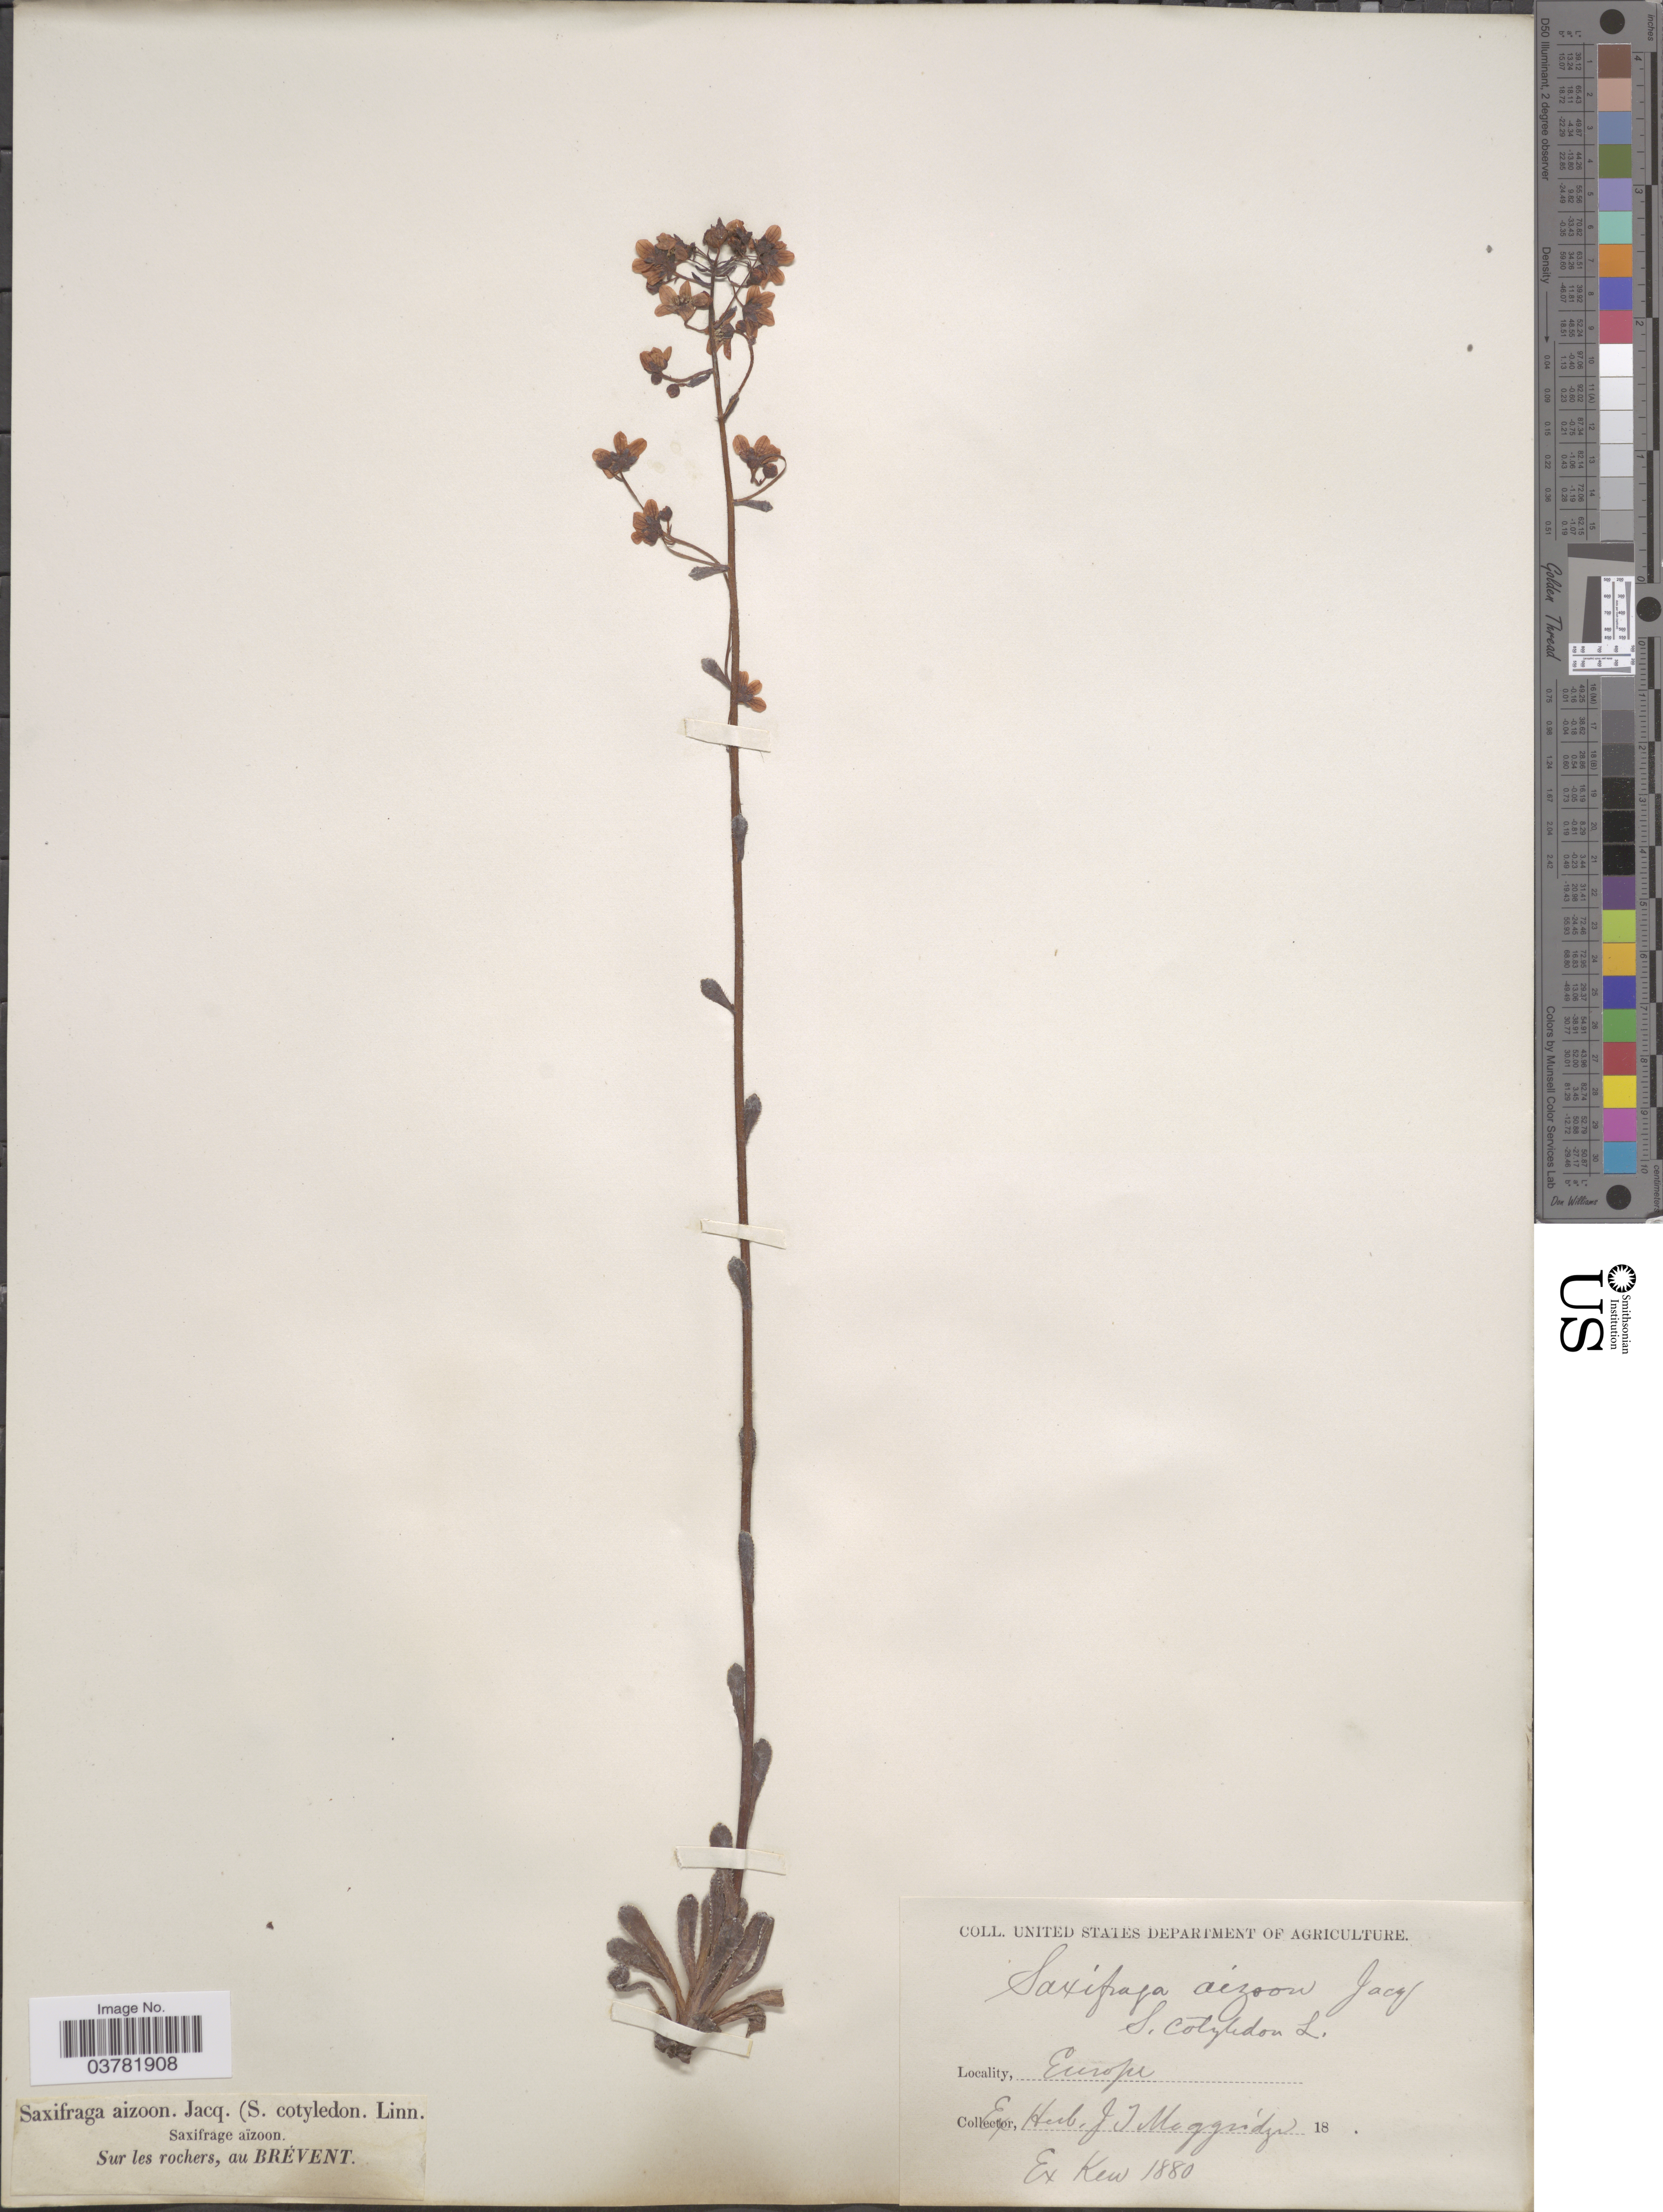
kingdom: Plantae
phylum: Tracheophyta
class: Magnoliopsida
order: Saxifragales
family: Saxifragaceae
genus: Saxifraga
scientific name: Saxifraga aizoon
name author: Jacq.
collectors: ex herb. J.T. Moggridge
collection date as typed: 18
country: France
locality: Europe. Sur les rochers, au Brévent.